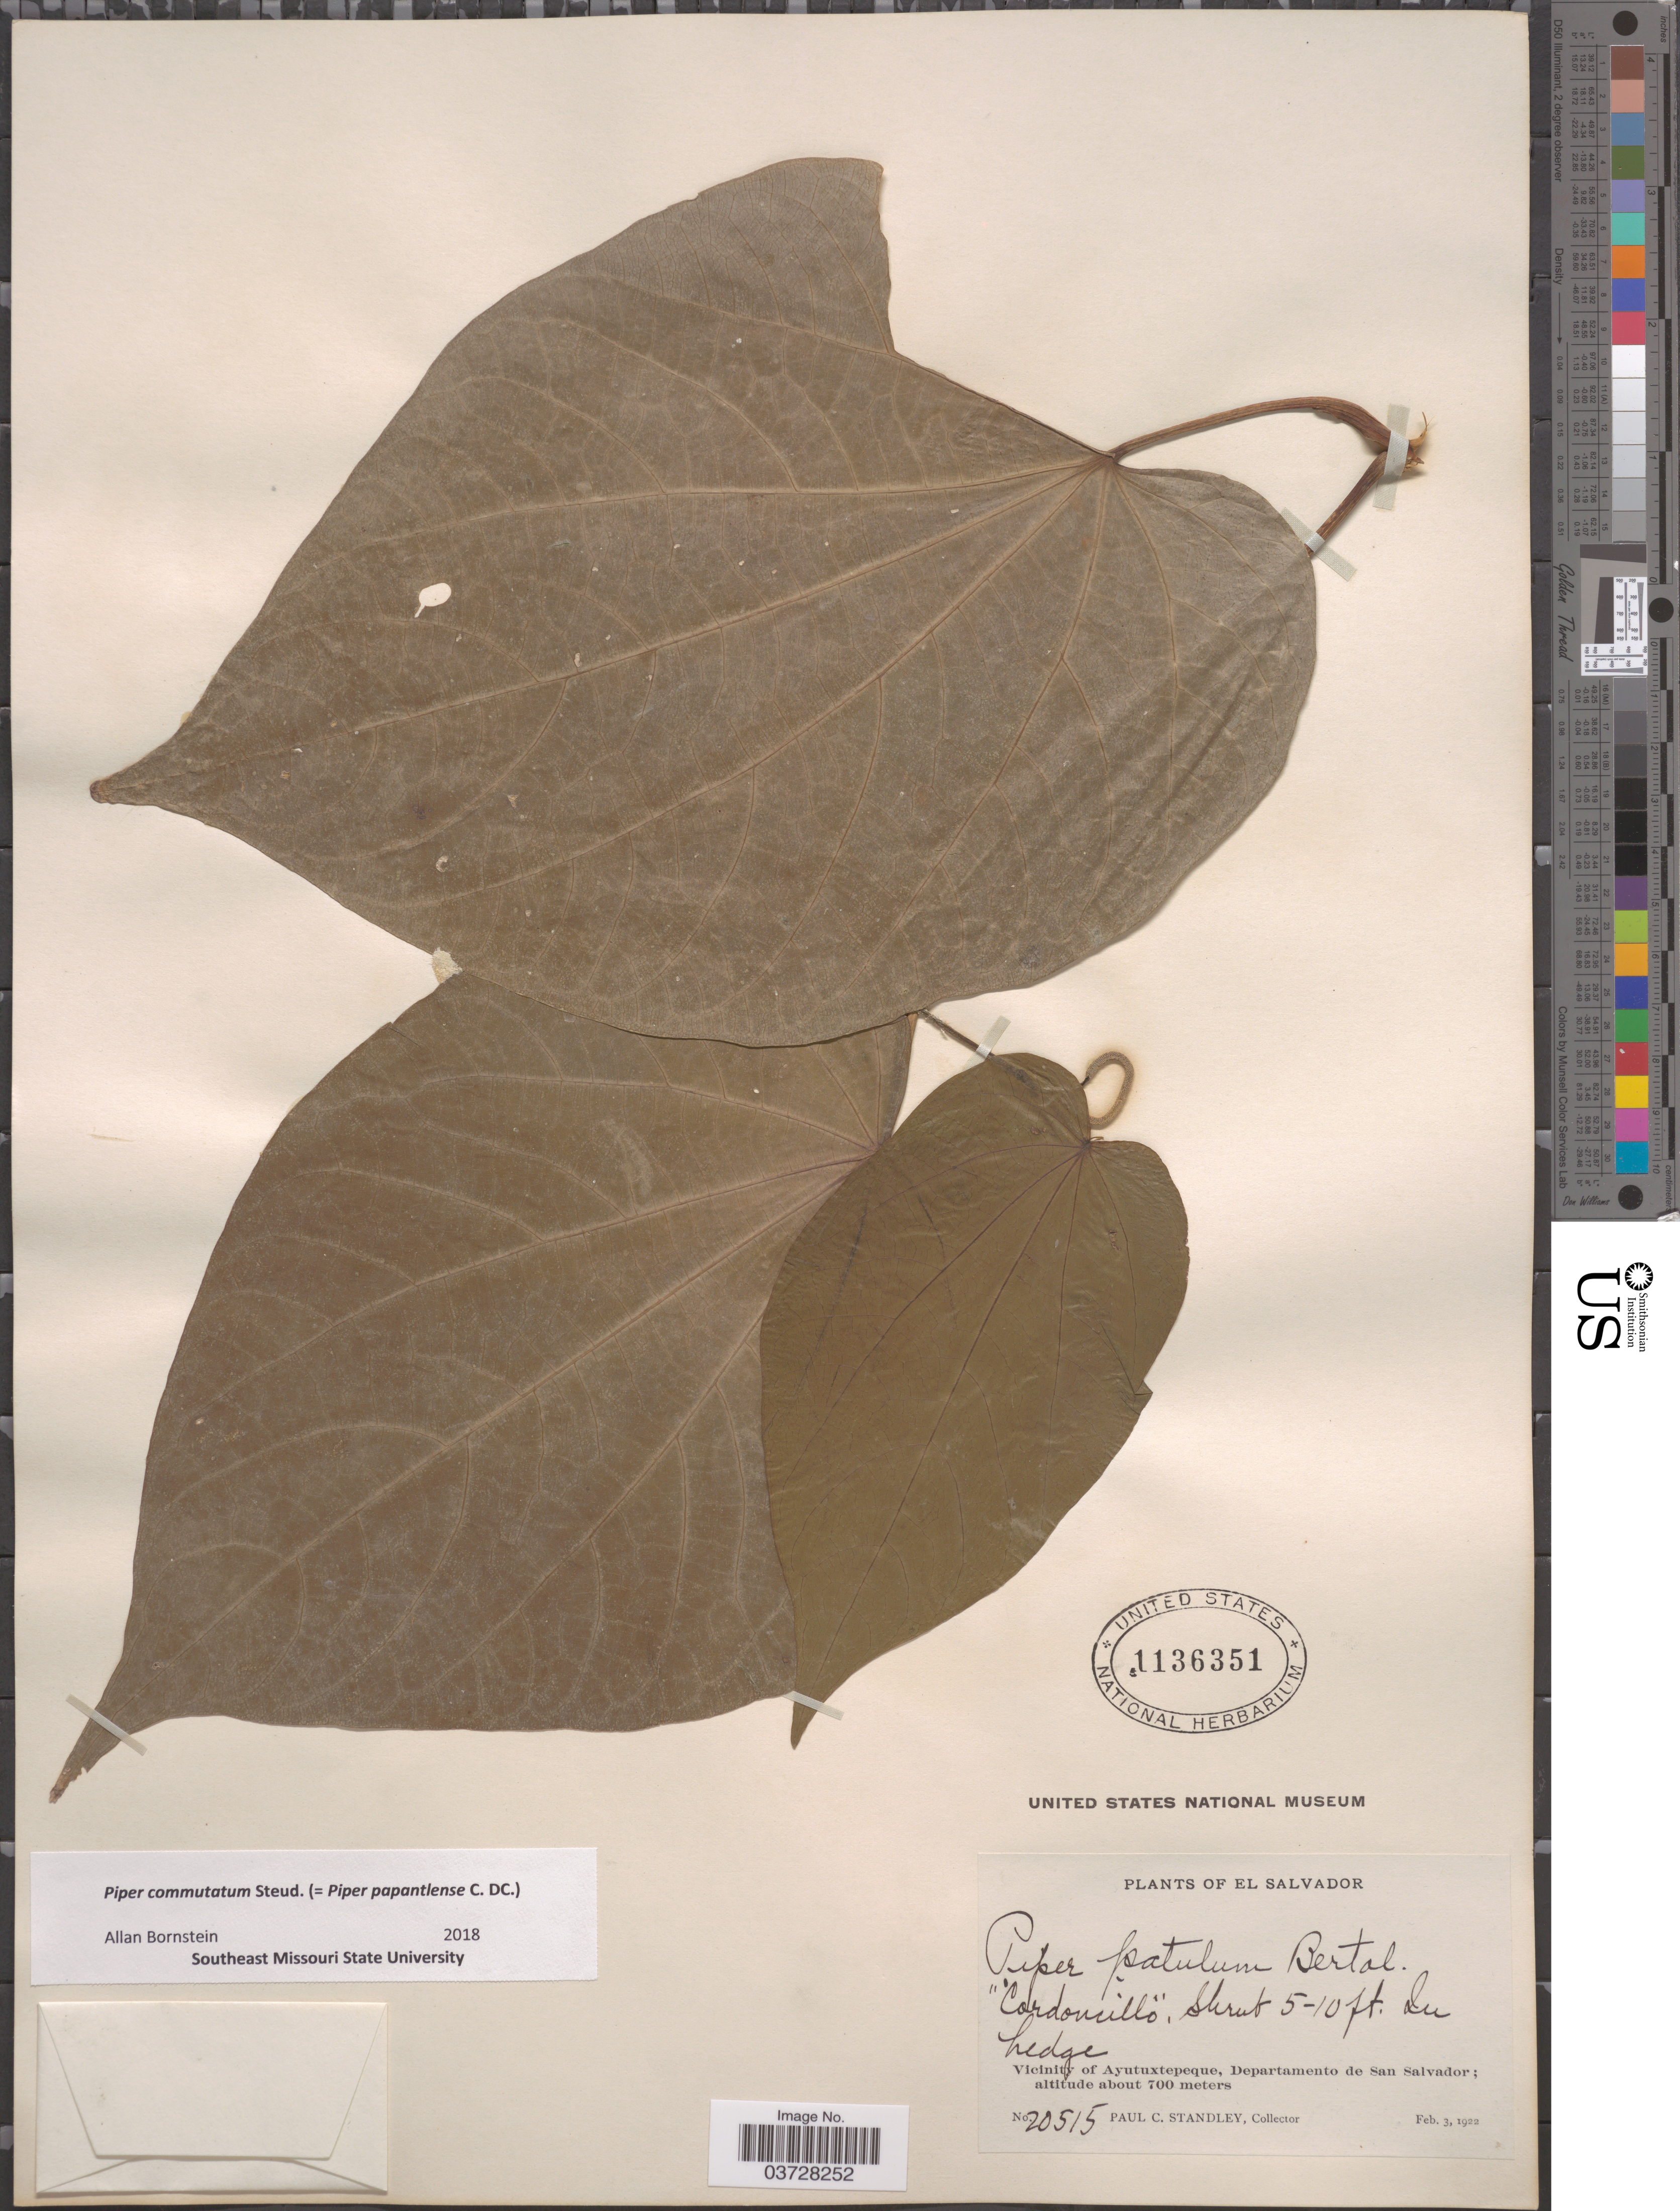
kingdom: Plantae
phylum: Tracheophyta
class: Magnoliopsida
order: Piperales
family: Piperaceae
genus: Piper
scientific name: Piper commutatum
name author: Steud.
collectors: P. C. Standley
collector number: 20515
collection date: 1922-02-03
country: El Salvador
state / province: San Salvador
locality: Vicinity of Ayutuxtepeque, Departamento de San Salvador.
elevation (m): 700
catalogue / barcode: US 1136351